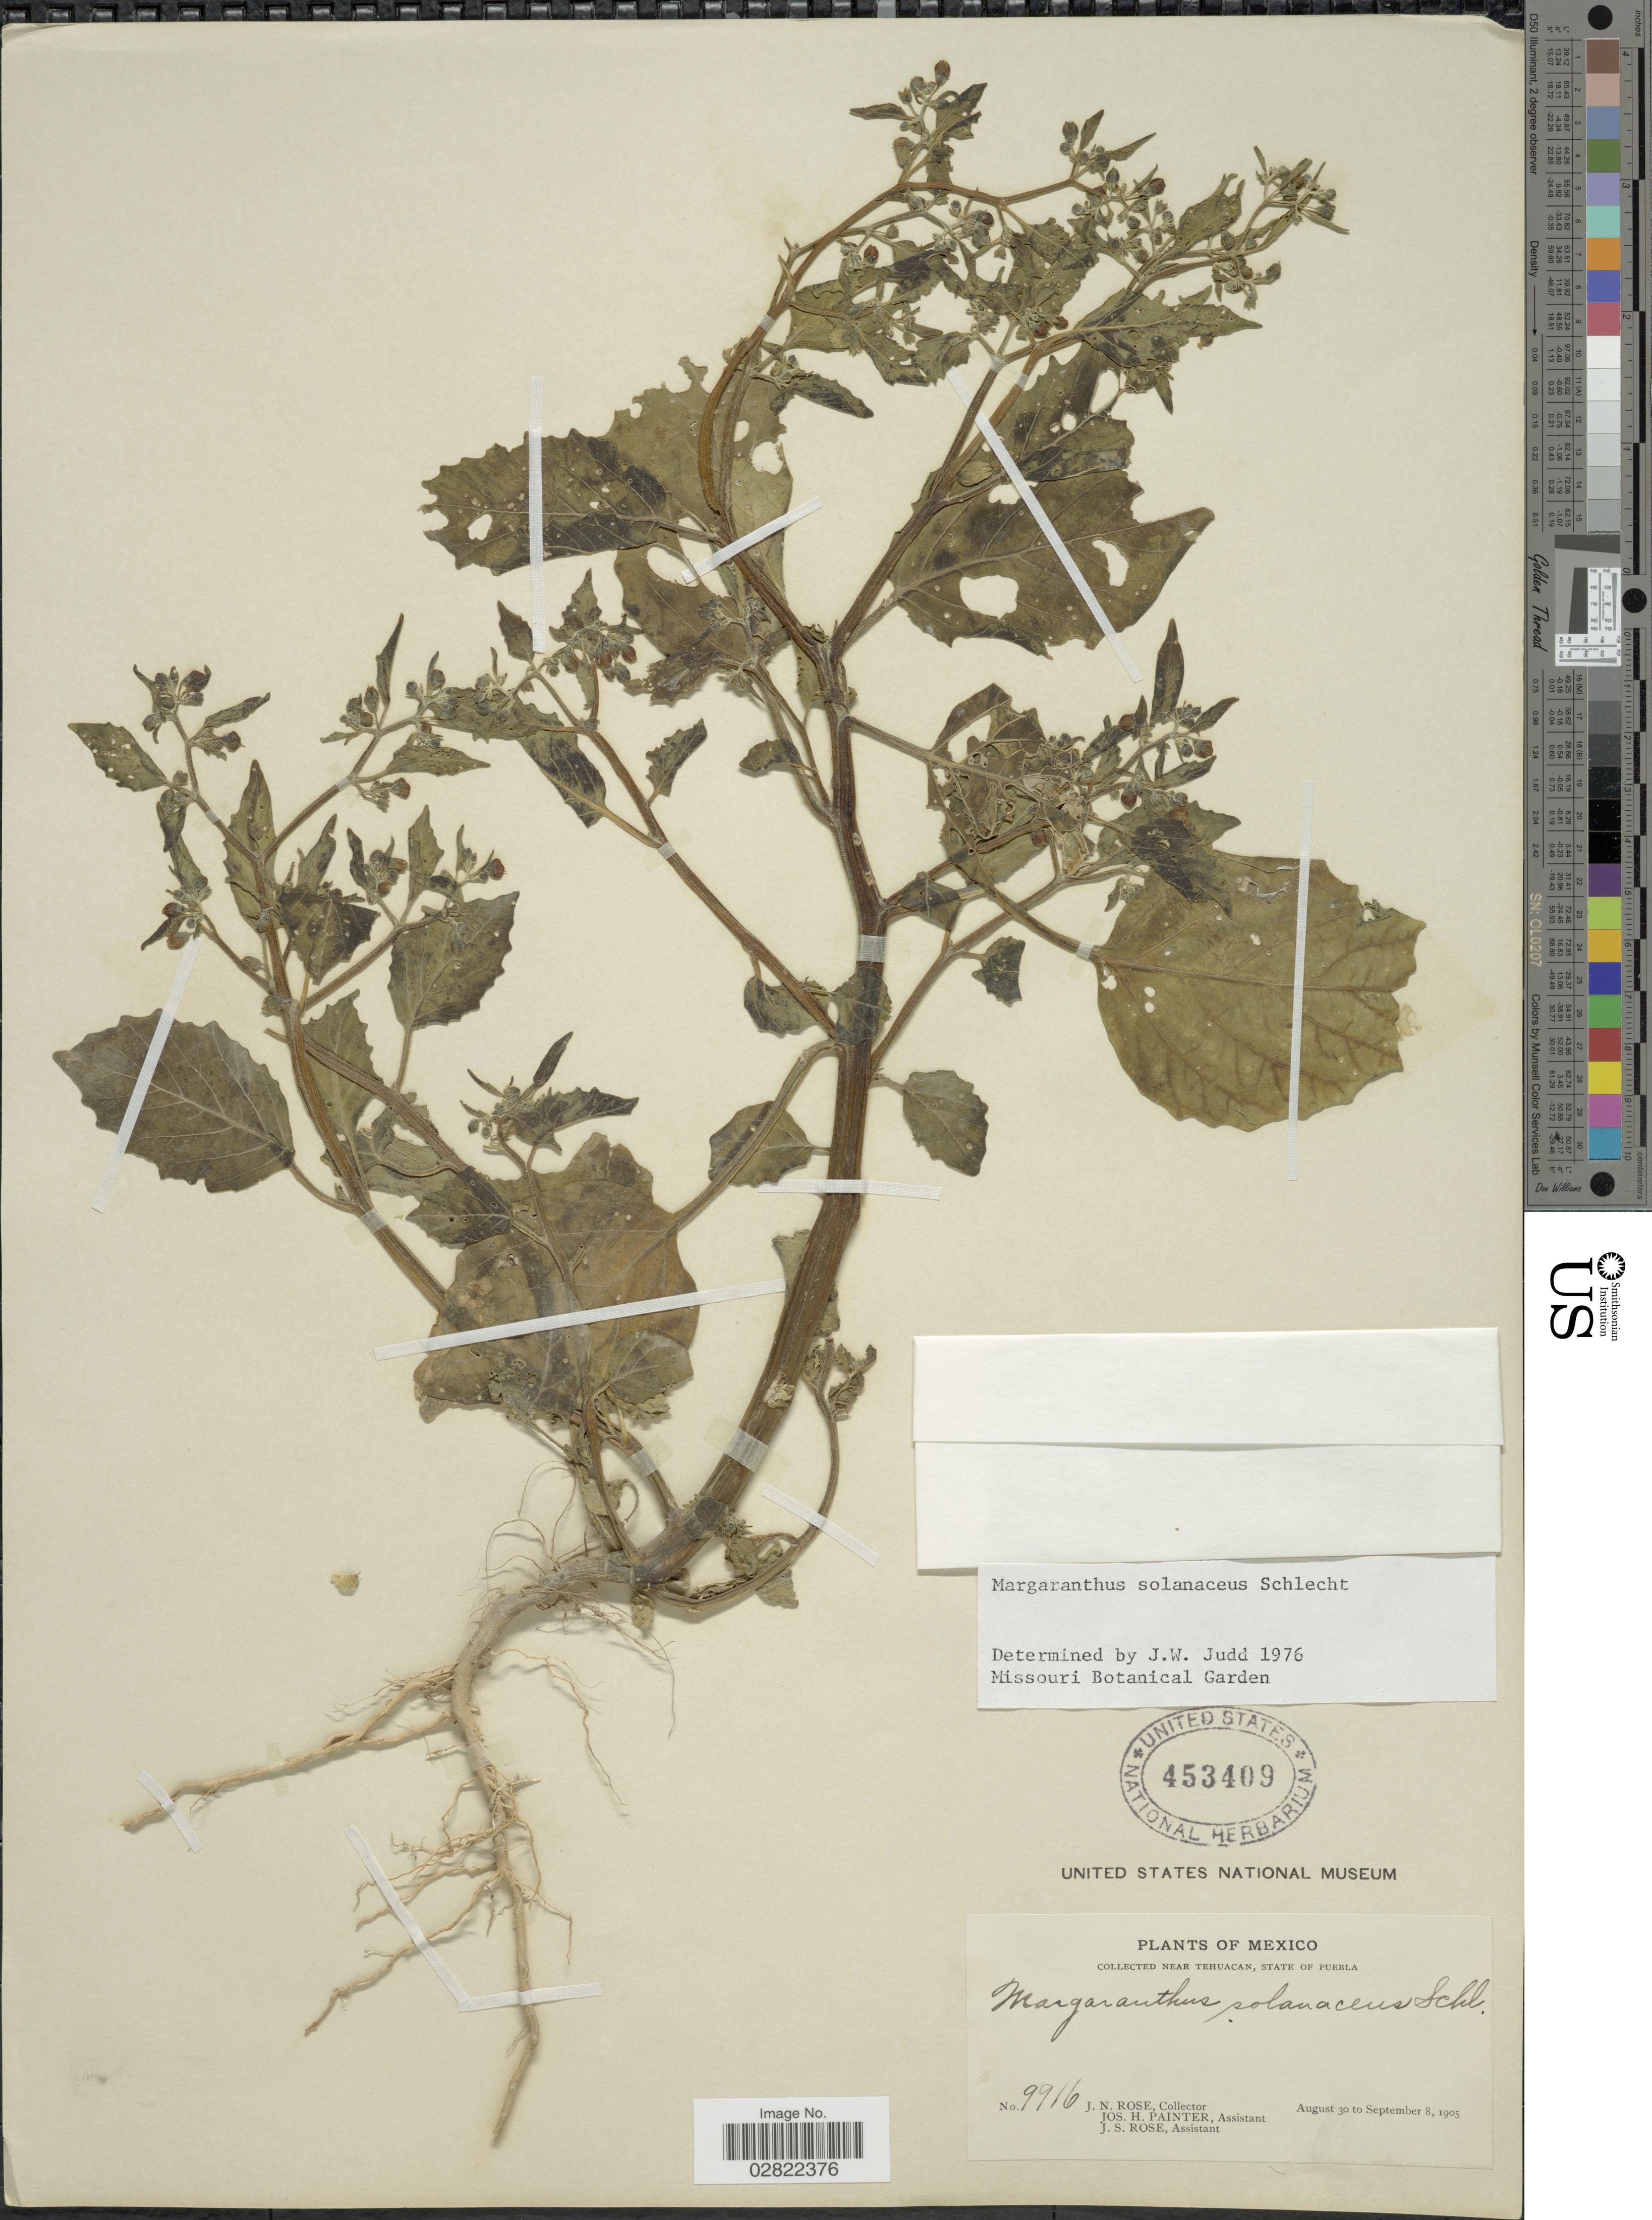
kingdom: Plantae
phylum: Tracheophyta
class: Magnoliopsida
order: Solanales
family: Solanaceae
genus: Margaranthus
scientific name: Margaranthus solanaceus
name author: Schltdl.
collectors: J. N. Rose, J. H. Painter & J. S. Rose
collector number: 9916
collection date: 1905-08-30/1905-09-08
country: Mexico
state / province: Puebla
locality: Near Tehuacan, State of Puebla.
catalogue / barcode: US 453409